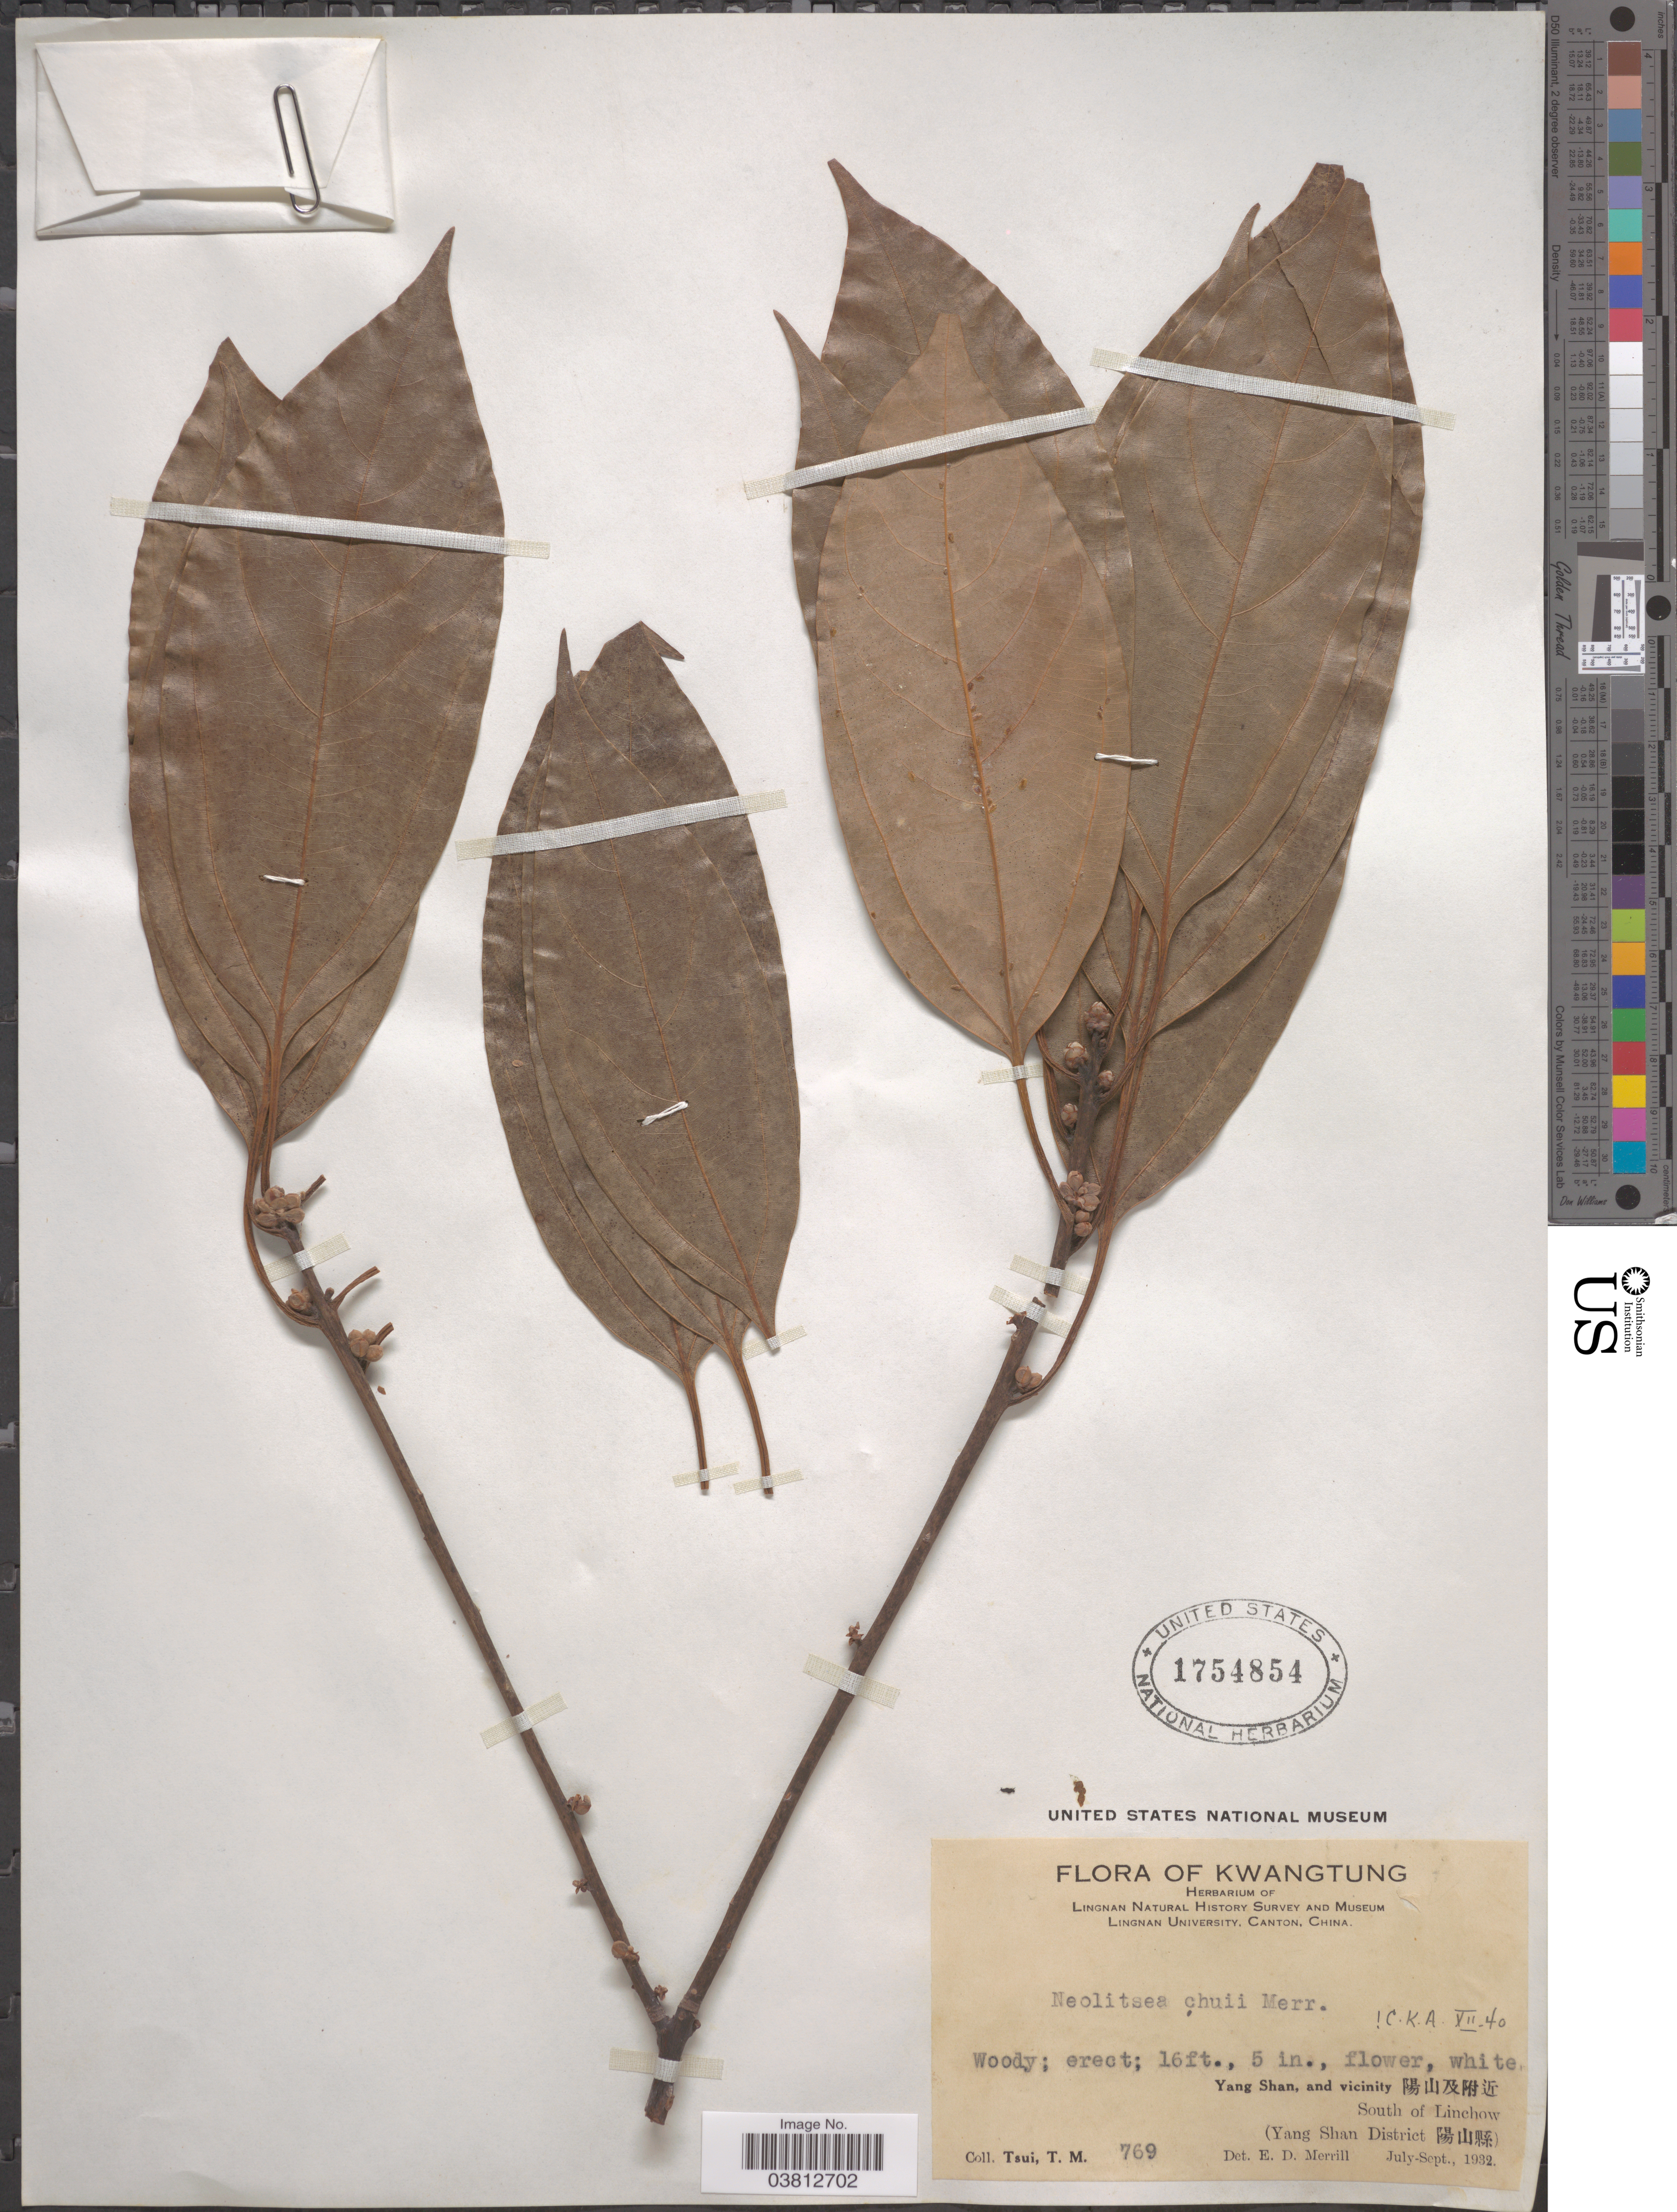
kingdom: Plantae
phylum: Tracheophyta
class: Magnoliopsida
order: Laurales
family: Lauraceae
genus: Neolitsea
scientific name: Neolitsea chui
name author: Merr.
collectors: T. Tsui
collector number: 769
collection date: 1932-07/1932-09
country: China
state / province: Guangdong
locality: Kwangtung. Yang Shan, and vicinity X. South of Linchow. (Yang Shan District X)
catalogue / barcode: US 1754854